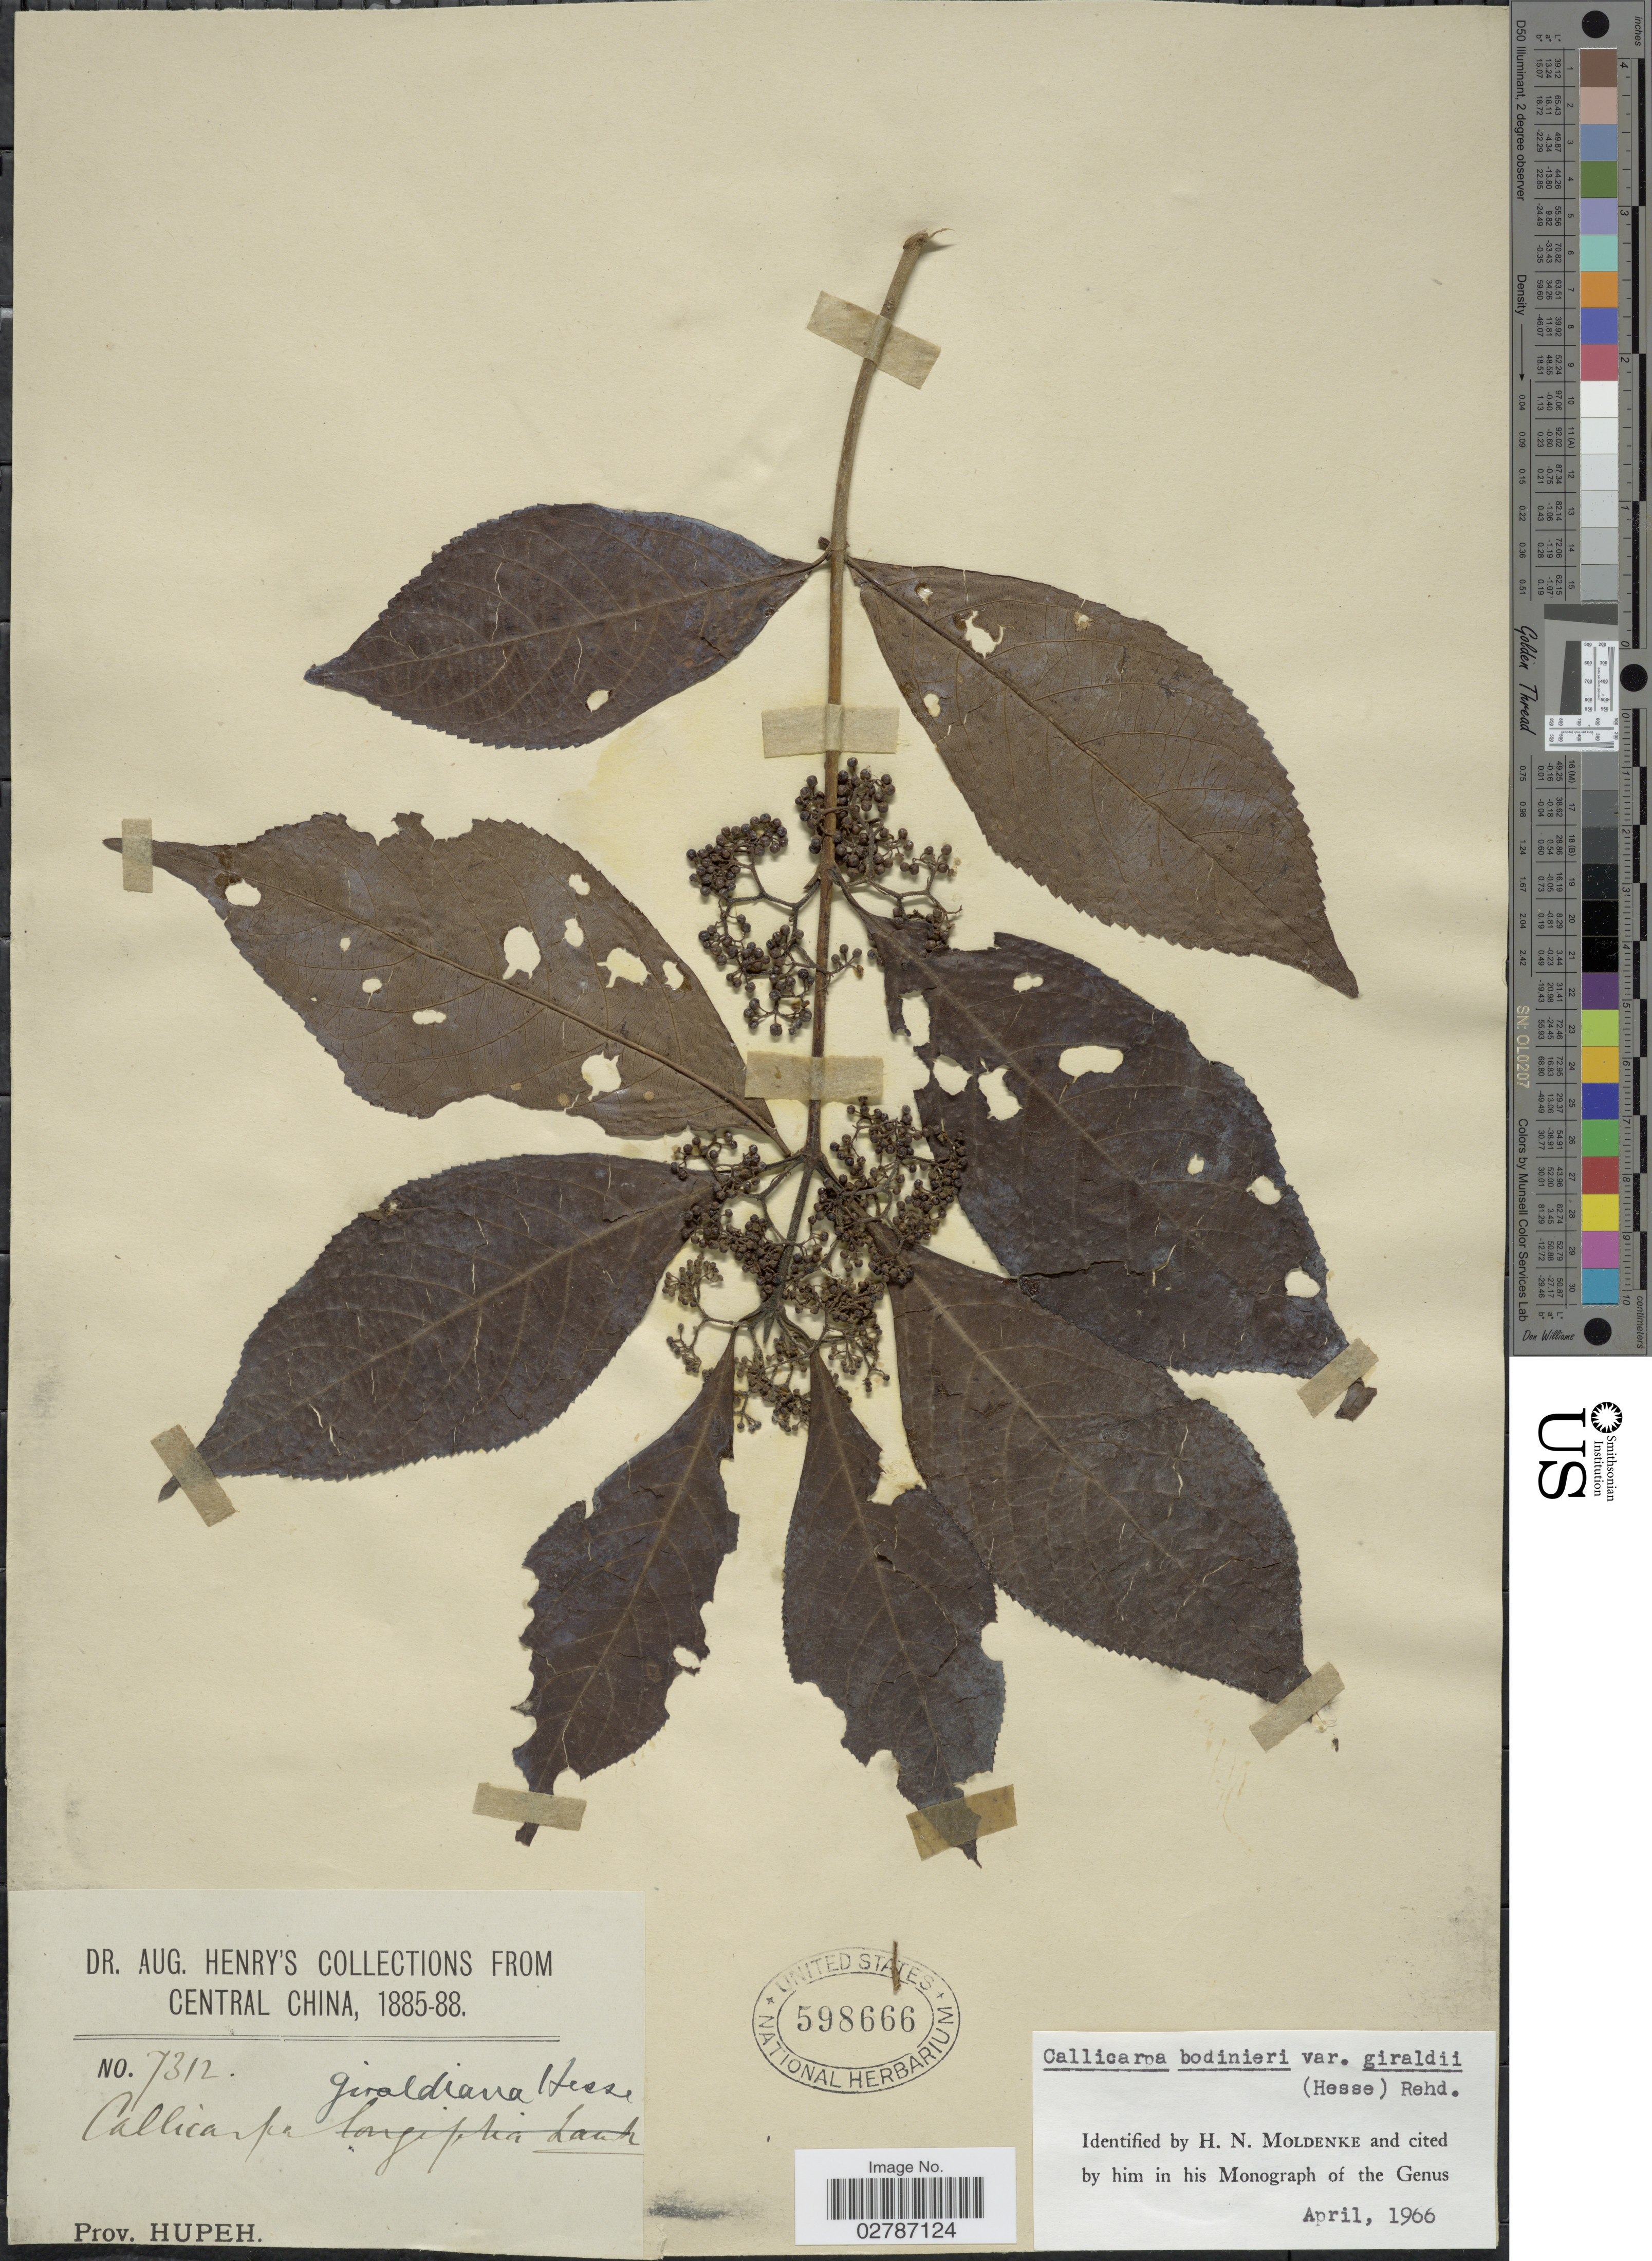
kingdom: Plantae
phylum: Tracheophyta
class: Magnoliopsida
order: Lamiales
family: Lamiaceae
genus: Callicarpa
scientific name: Callicarpa bodinieri var. giraldii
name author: (Hesse ex Rehder) Rehder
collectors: A. Henry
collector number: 7312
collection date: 1885/1888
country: China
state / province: Hubei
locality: Central China. Prov. Hupeh.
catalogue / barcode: US 598666